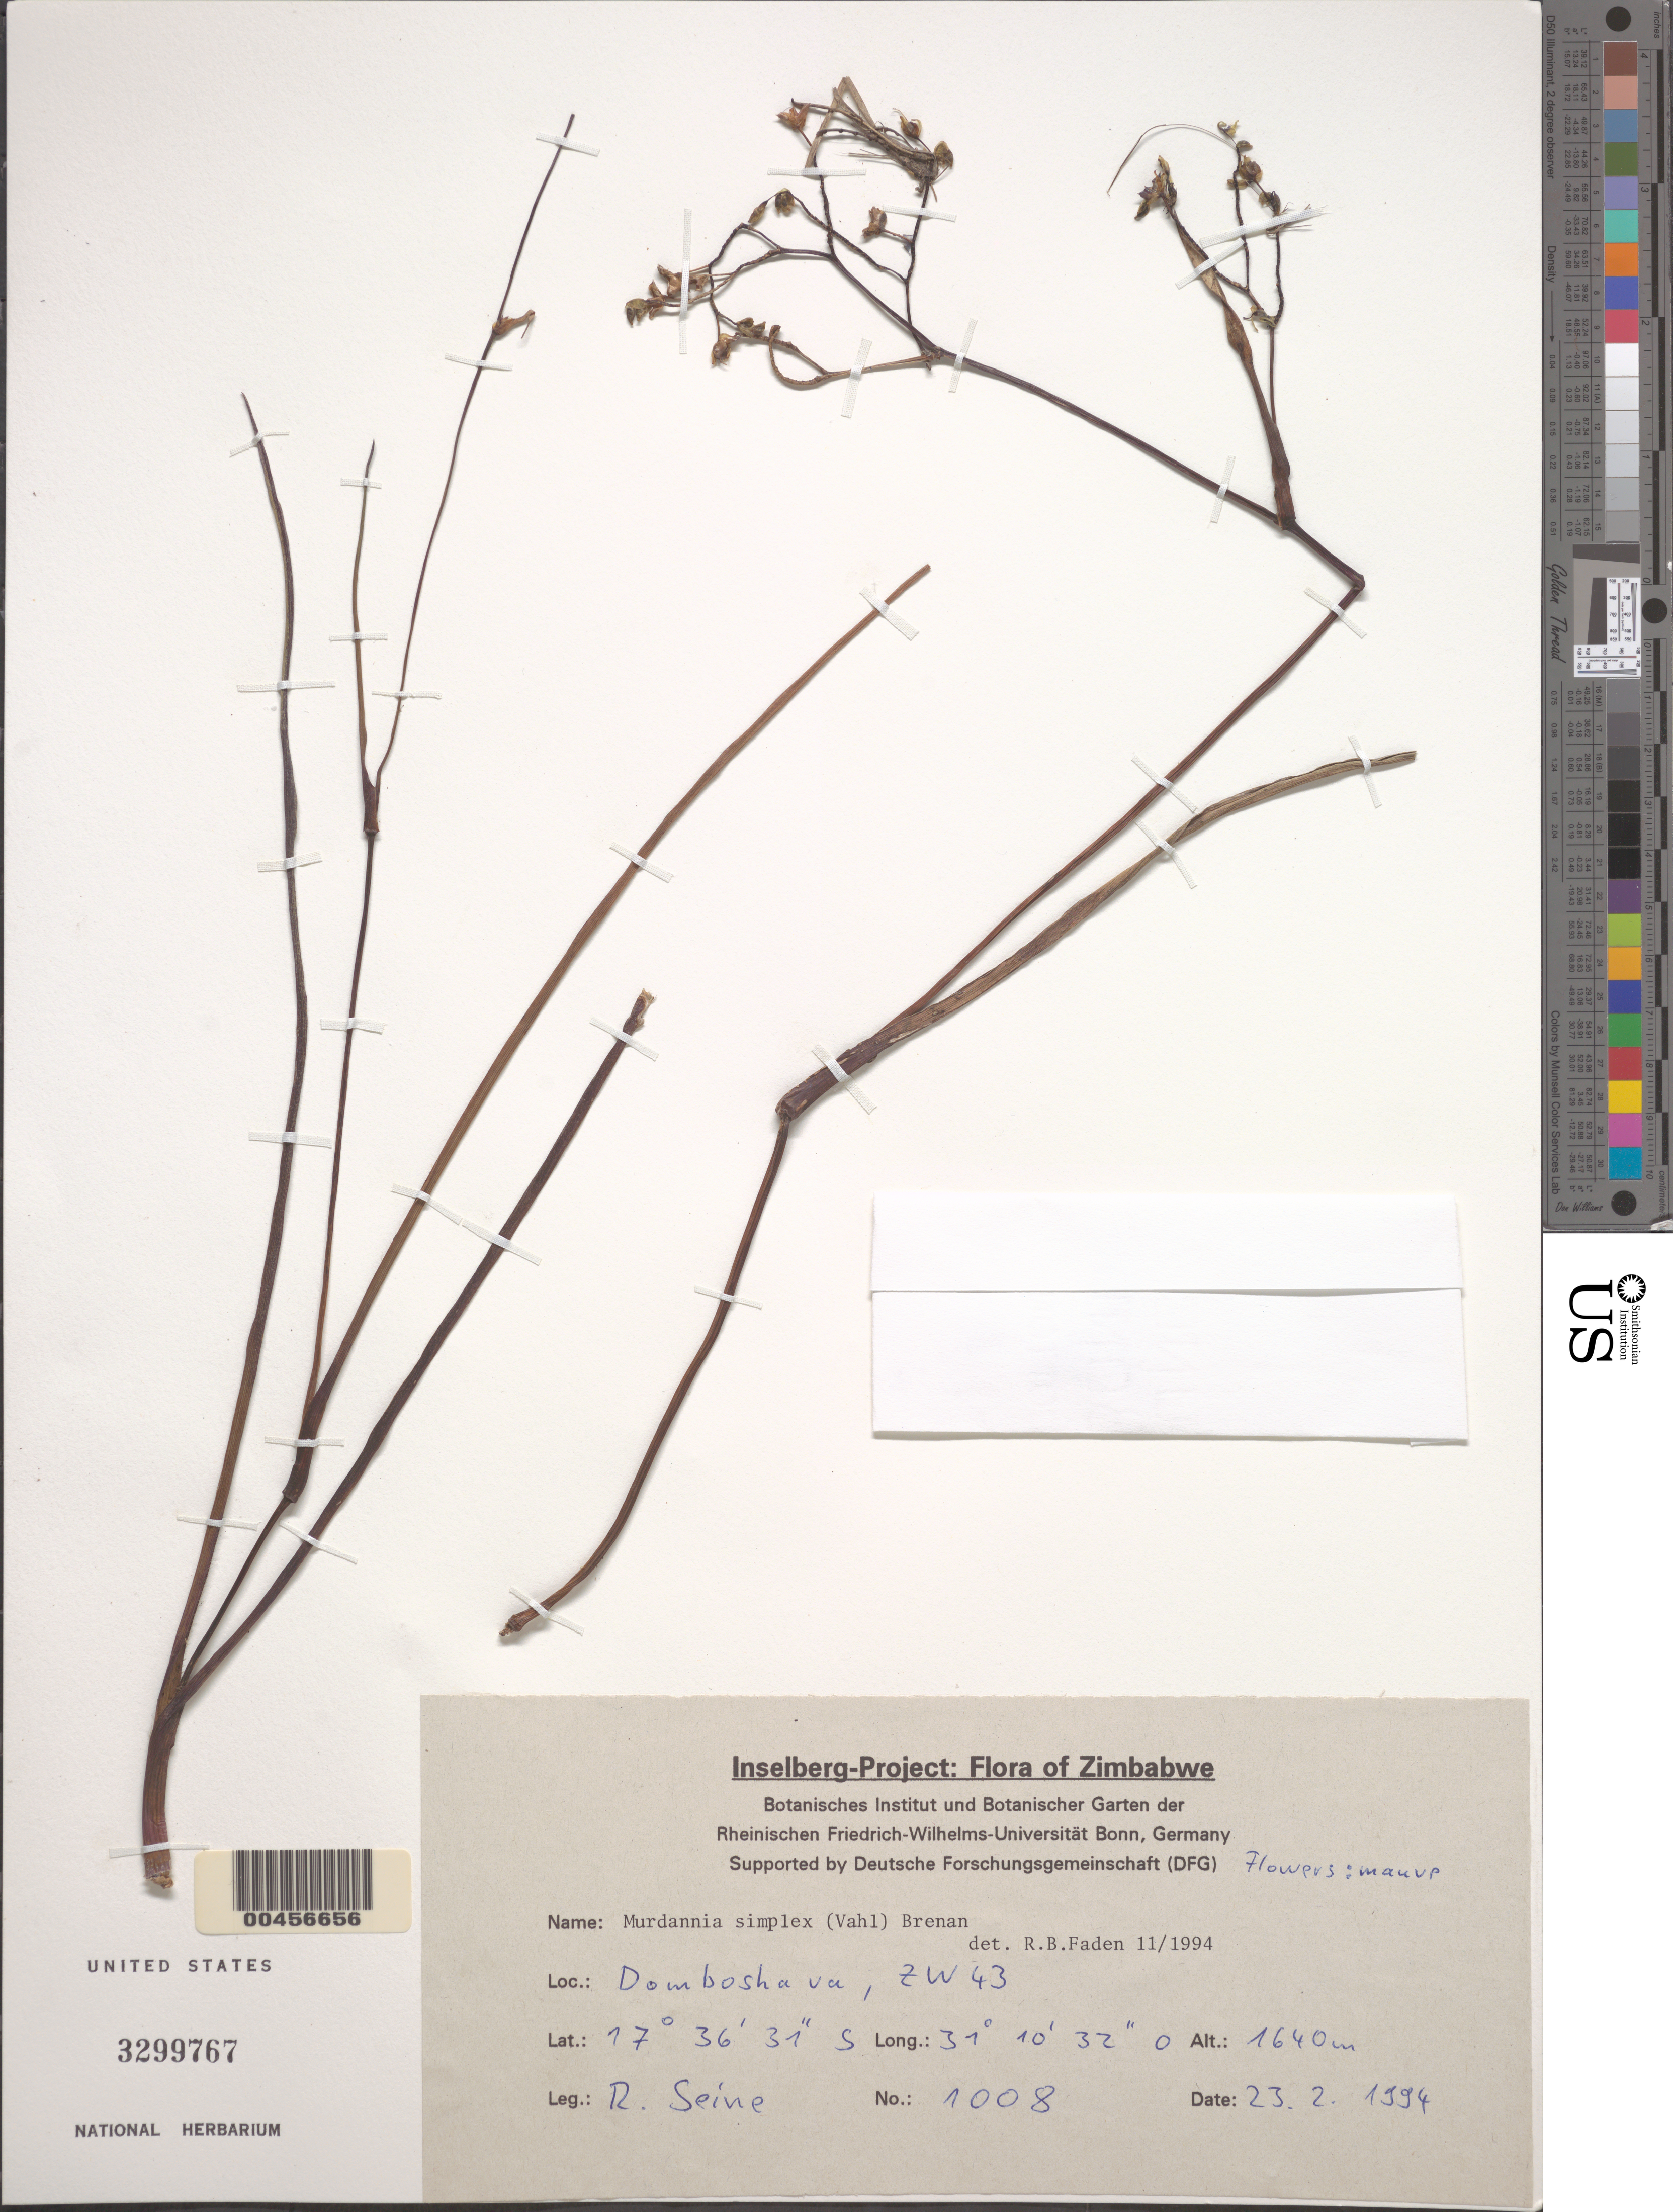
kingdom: Plantae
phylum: Tracheophyta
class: Liliopsida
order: Commelinales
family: Commelinaceae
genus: Murdannia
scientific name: Murdannia simplex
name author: (Vahl) Brenan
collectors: R. Seine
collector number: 1008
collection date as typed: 23 Feb 1994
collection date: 1994-02-23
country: Zimbabwe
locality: Domboshava, zw43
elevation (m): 1640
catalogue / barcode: US 3299767